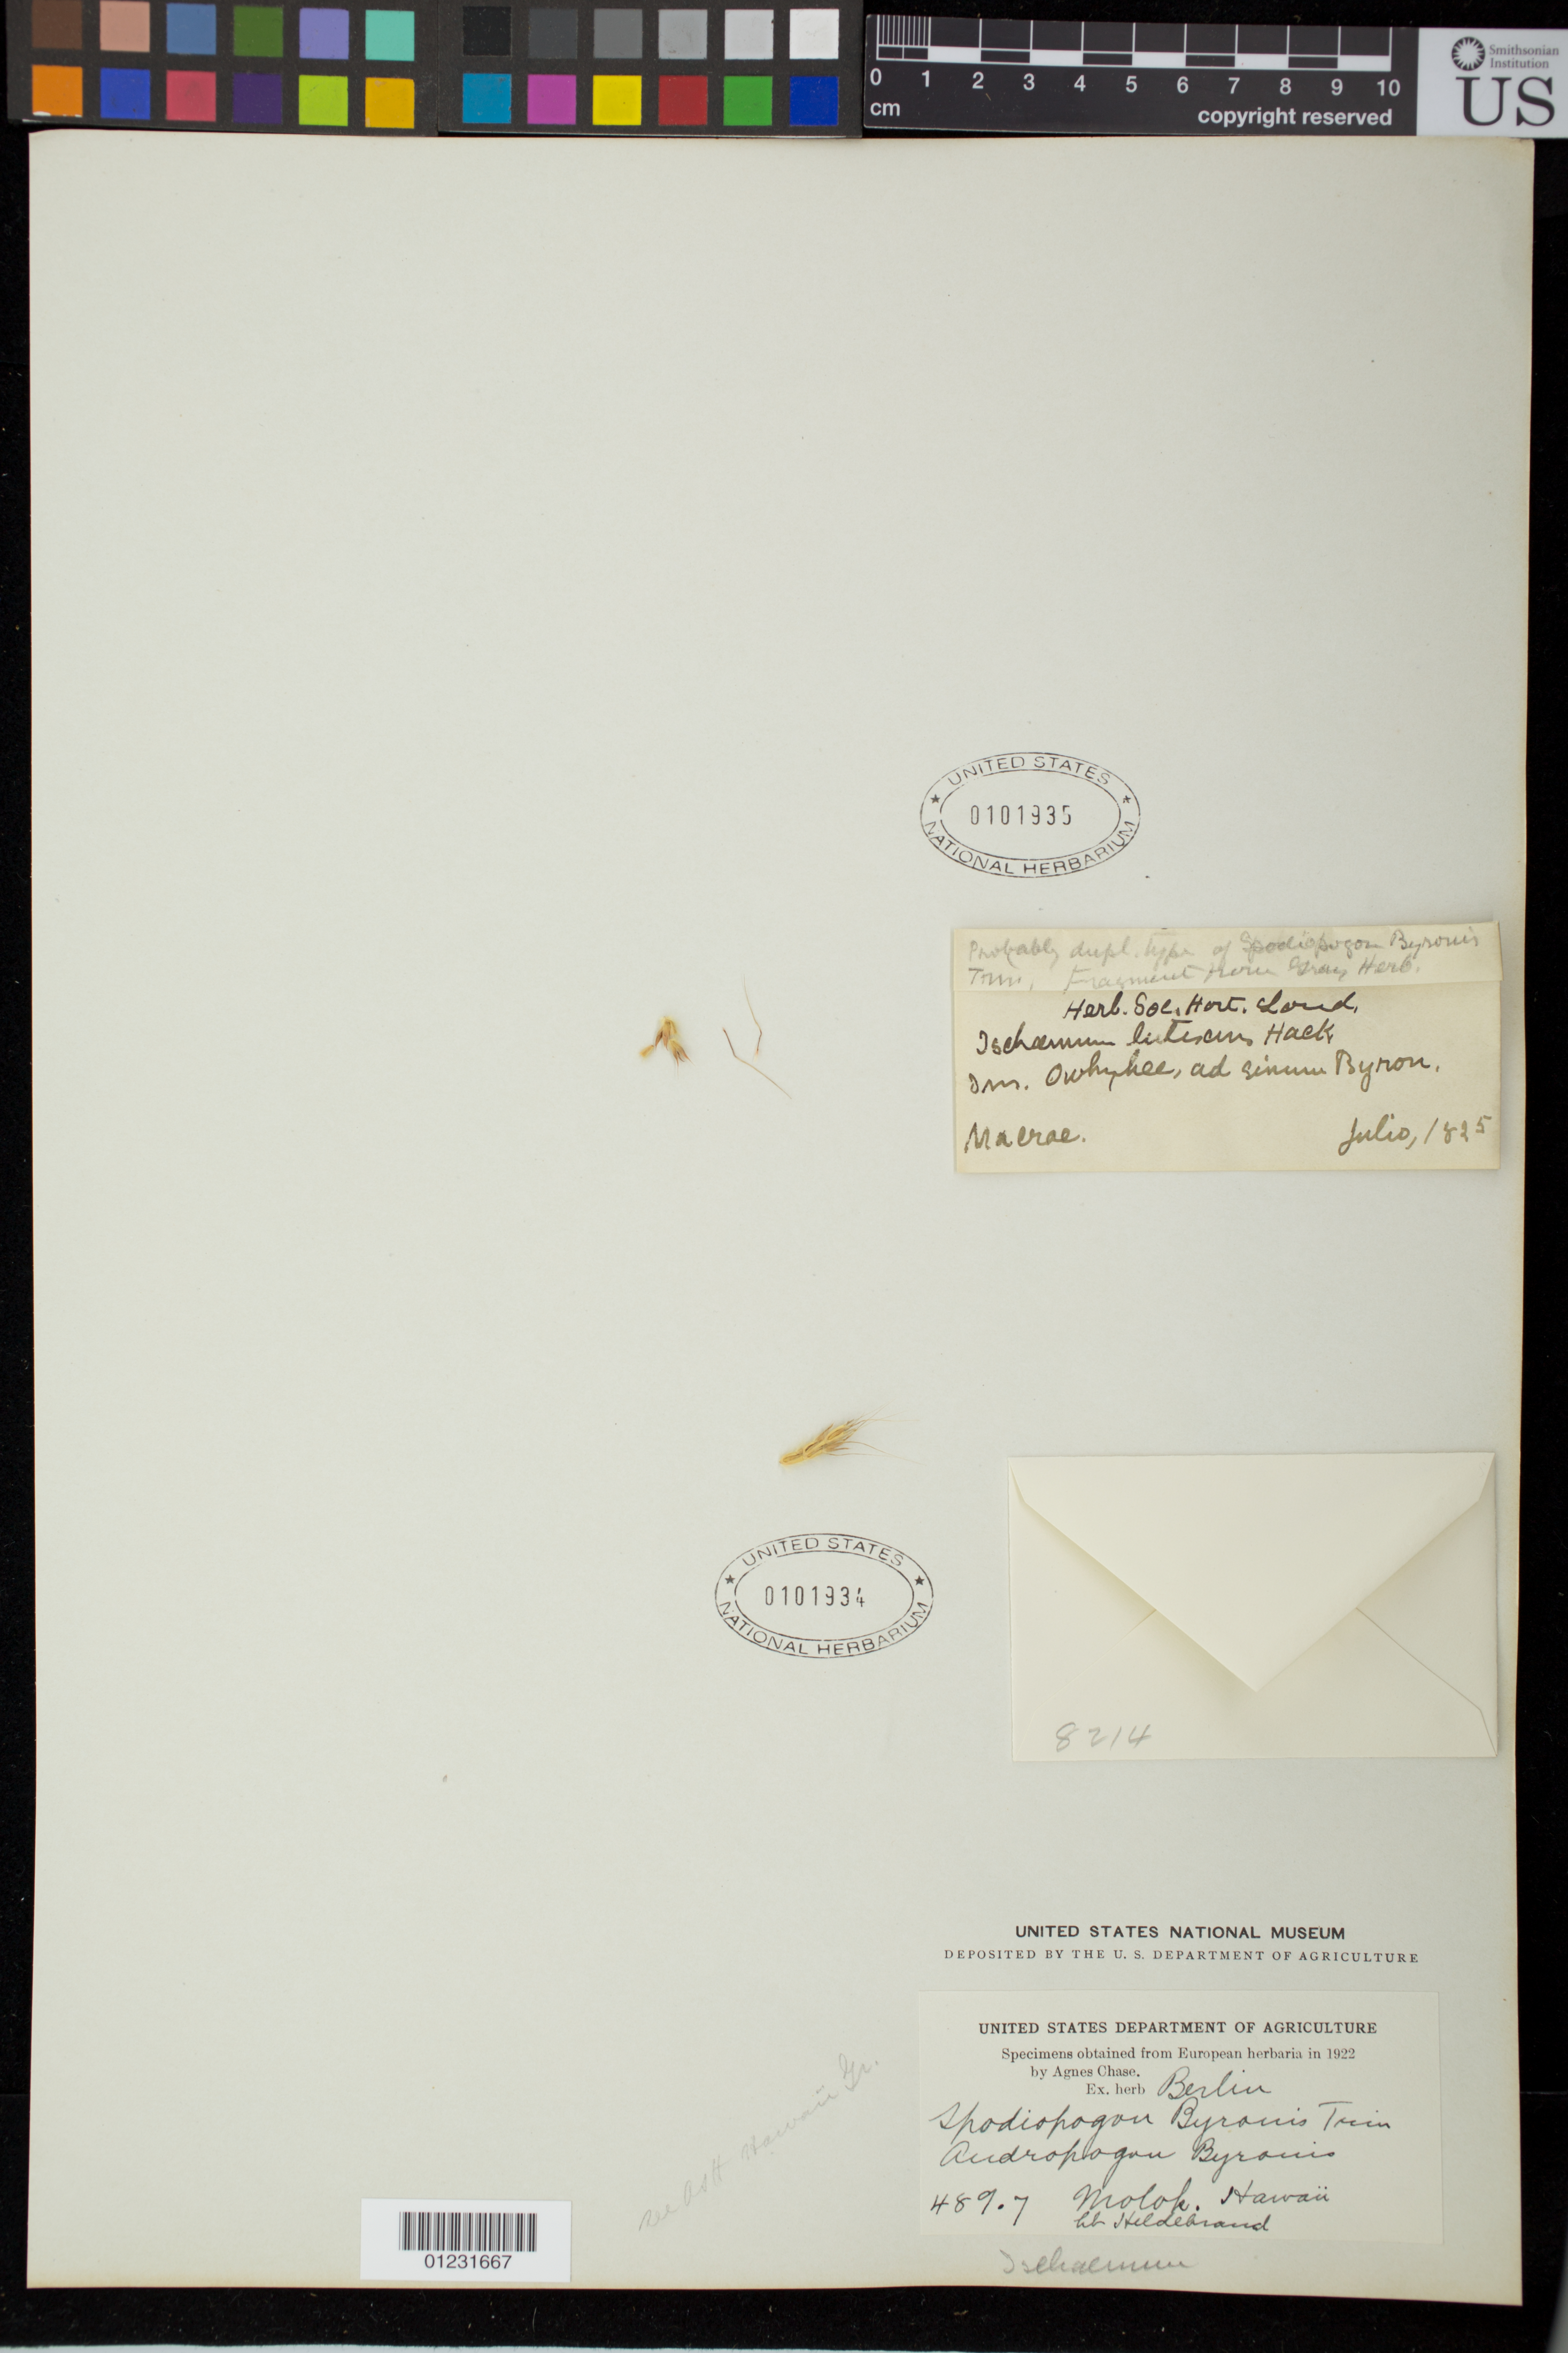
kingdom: Plantae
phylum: Tracheophyta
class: Liliopsida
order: Poales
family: Poaceae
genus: Spodiopogon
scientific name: Spodiopogon byronis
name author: Trin.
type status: Type Collection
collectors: W. Hillebrand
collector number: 4897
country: United States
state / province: Hawaii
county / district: Maui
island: Moloka'i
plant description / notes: Fragmentary material of type specimen ex herb. Berlin.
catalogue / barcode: US 101934